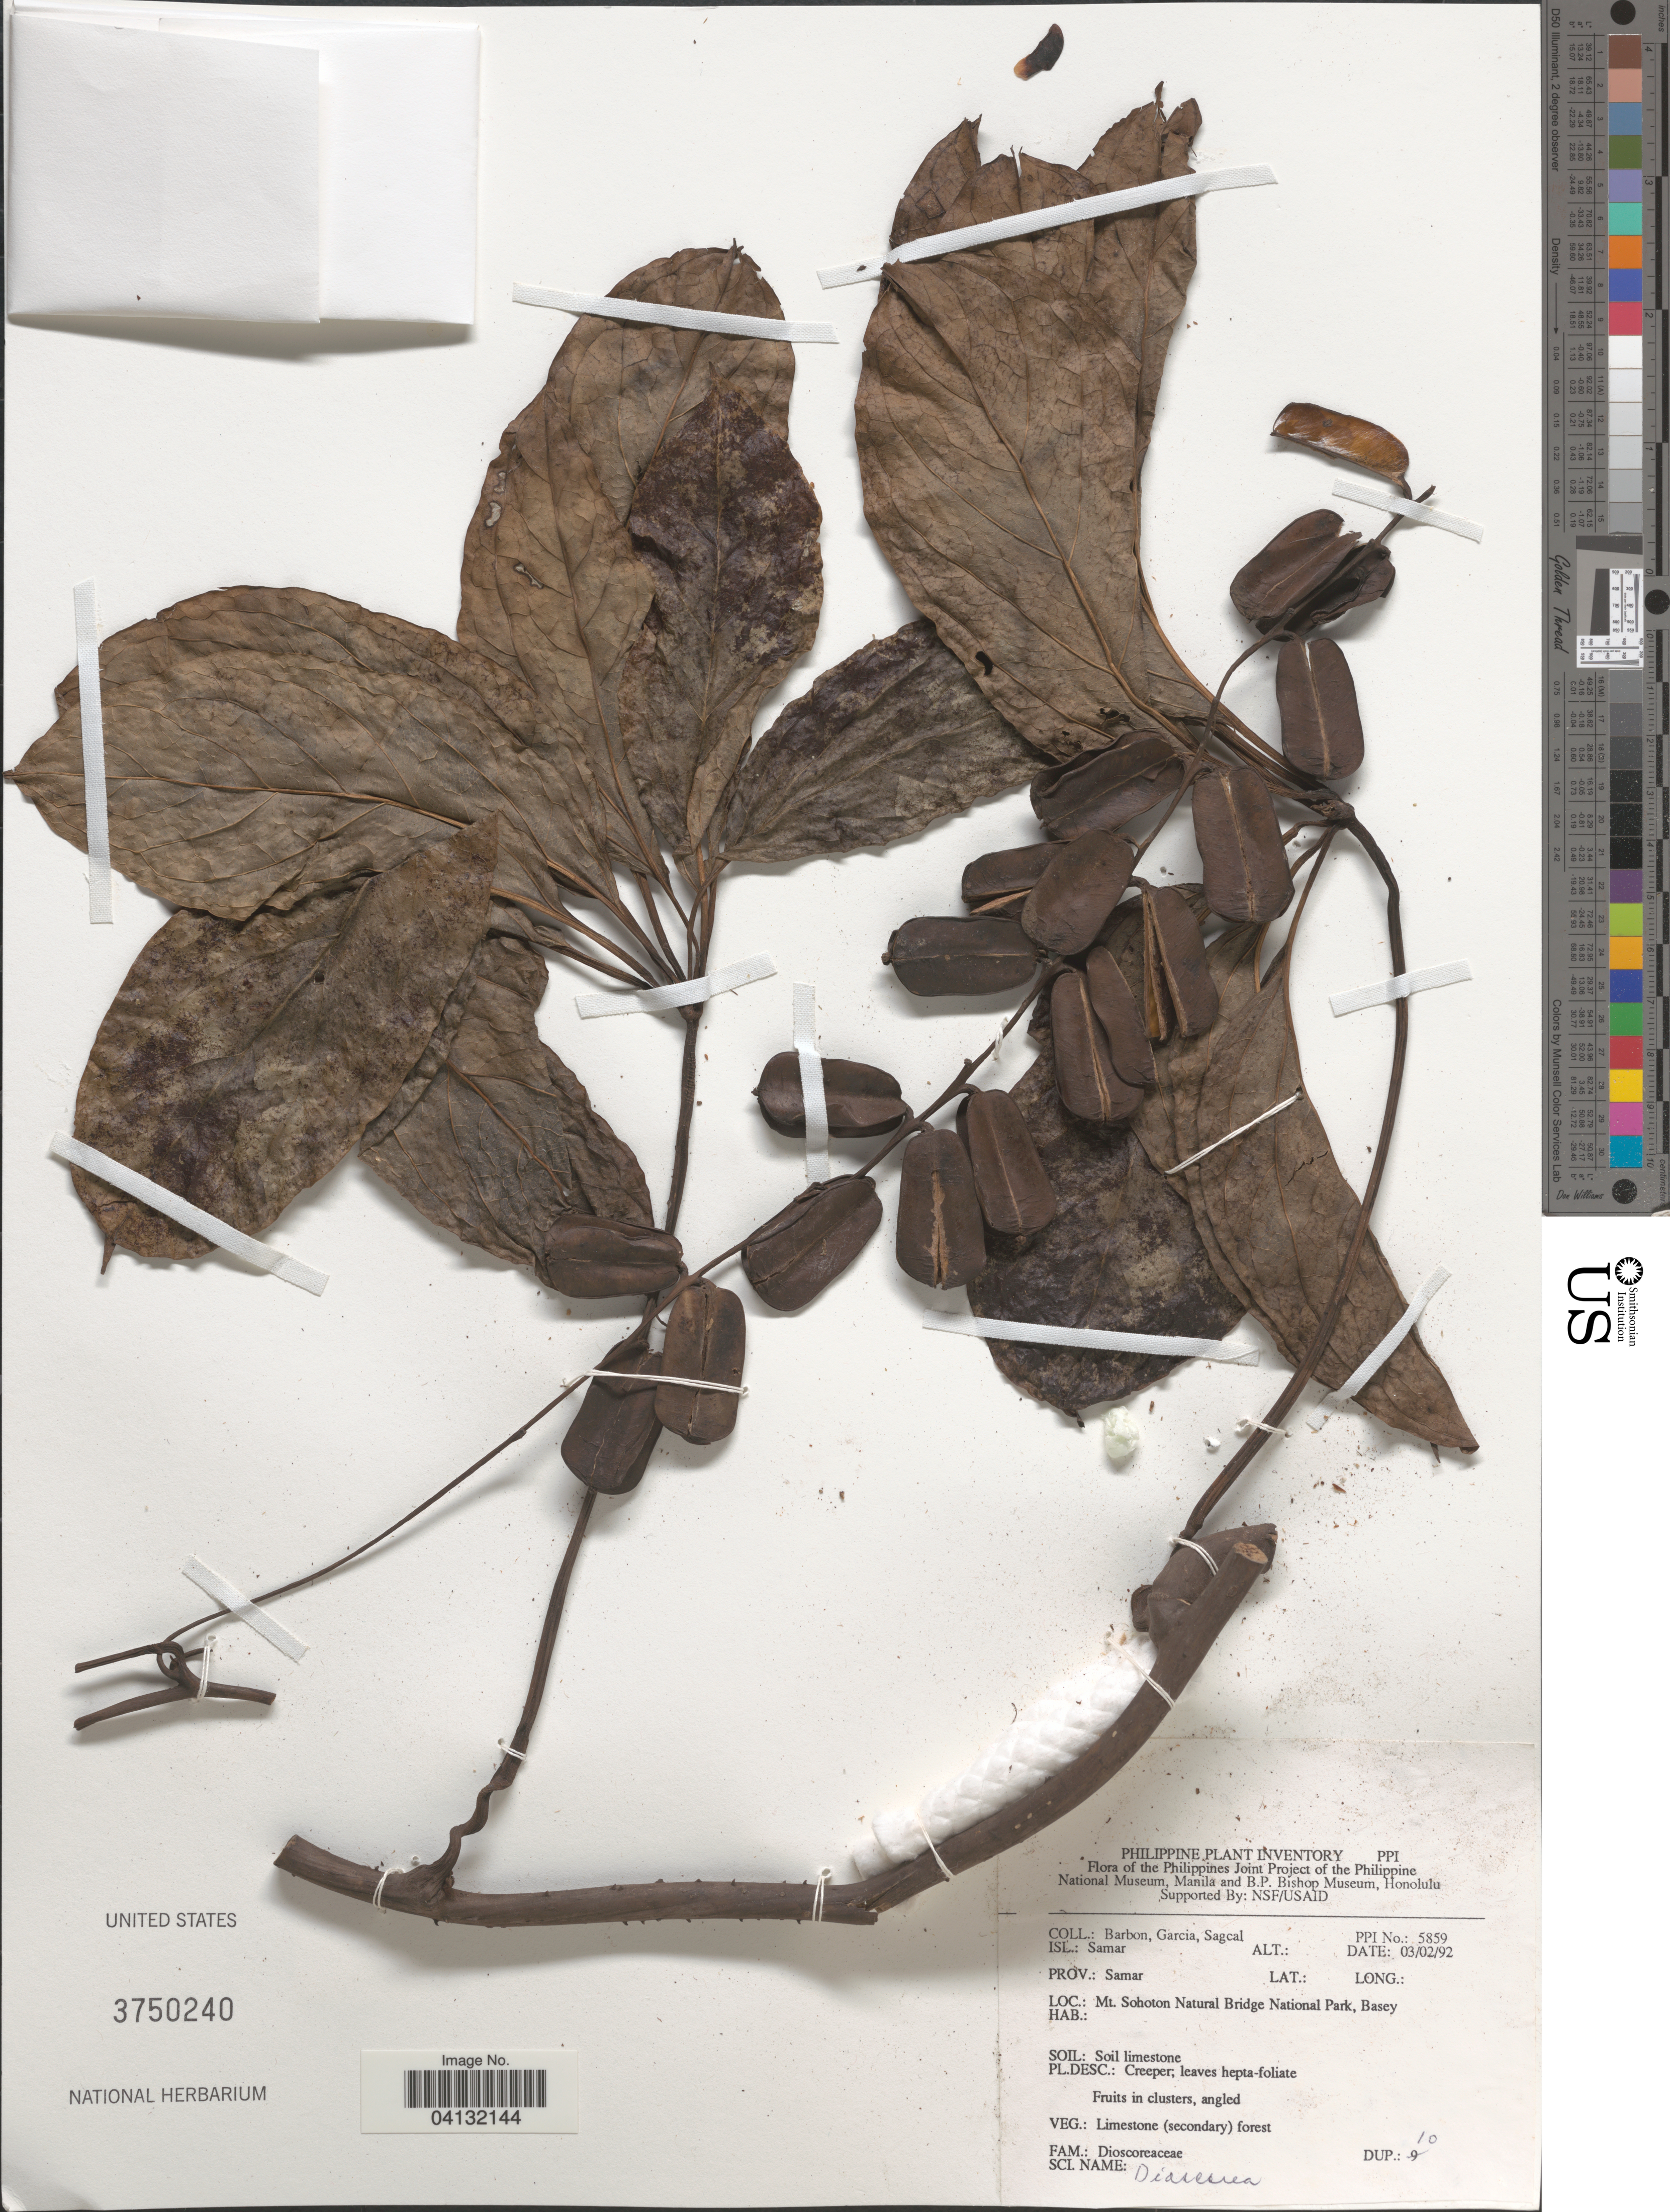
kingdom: Plantae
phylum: Tracheophyta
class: Liliopsida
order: Dioscoreales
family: Dioscoreaceae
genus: Dioscorea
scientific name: Dioscorea sp.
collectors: Barbon, H. Garcia & E. Sagcal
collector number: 5859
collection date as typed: Transcribed d/m/y: 3/2/92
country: Philippines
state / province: Eastern Visayas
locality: Isl.: Samar. Prov.: Samar. Mt. Sohoton Natural Bridge National Park, Basey.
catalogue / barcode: US 3750240